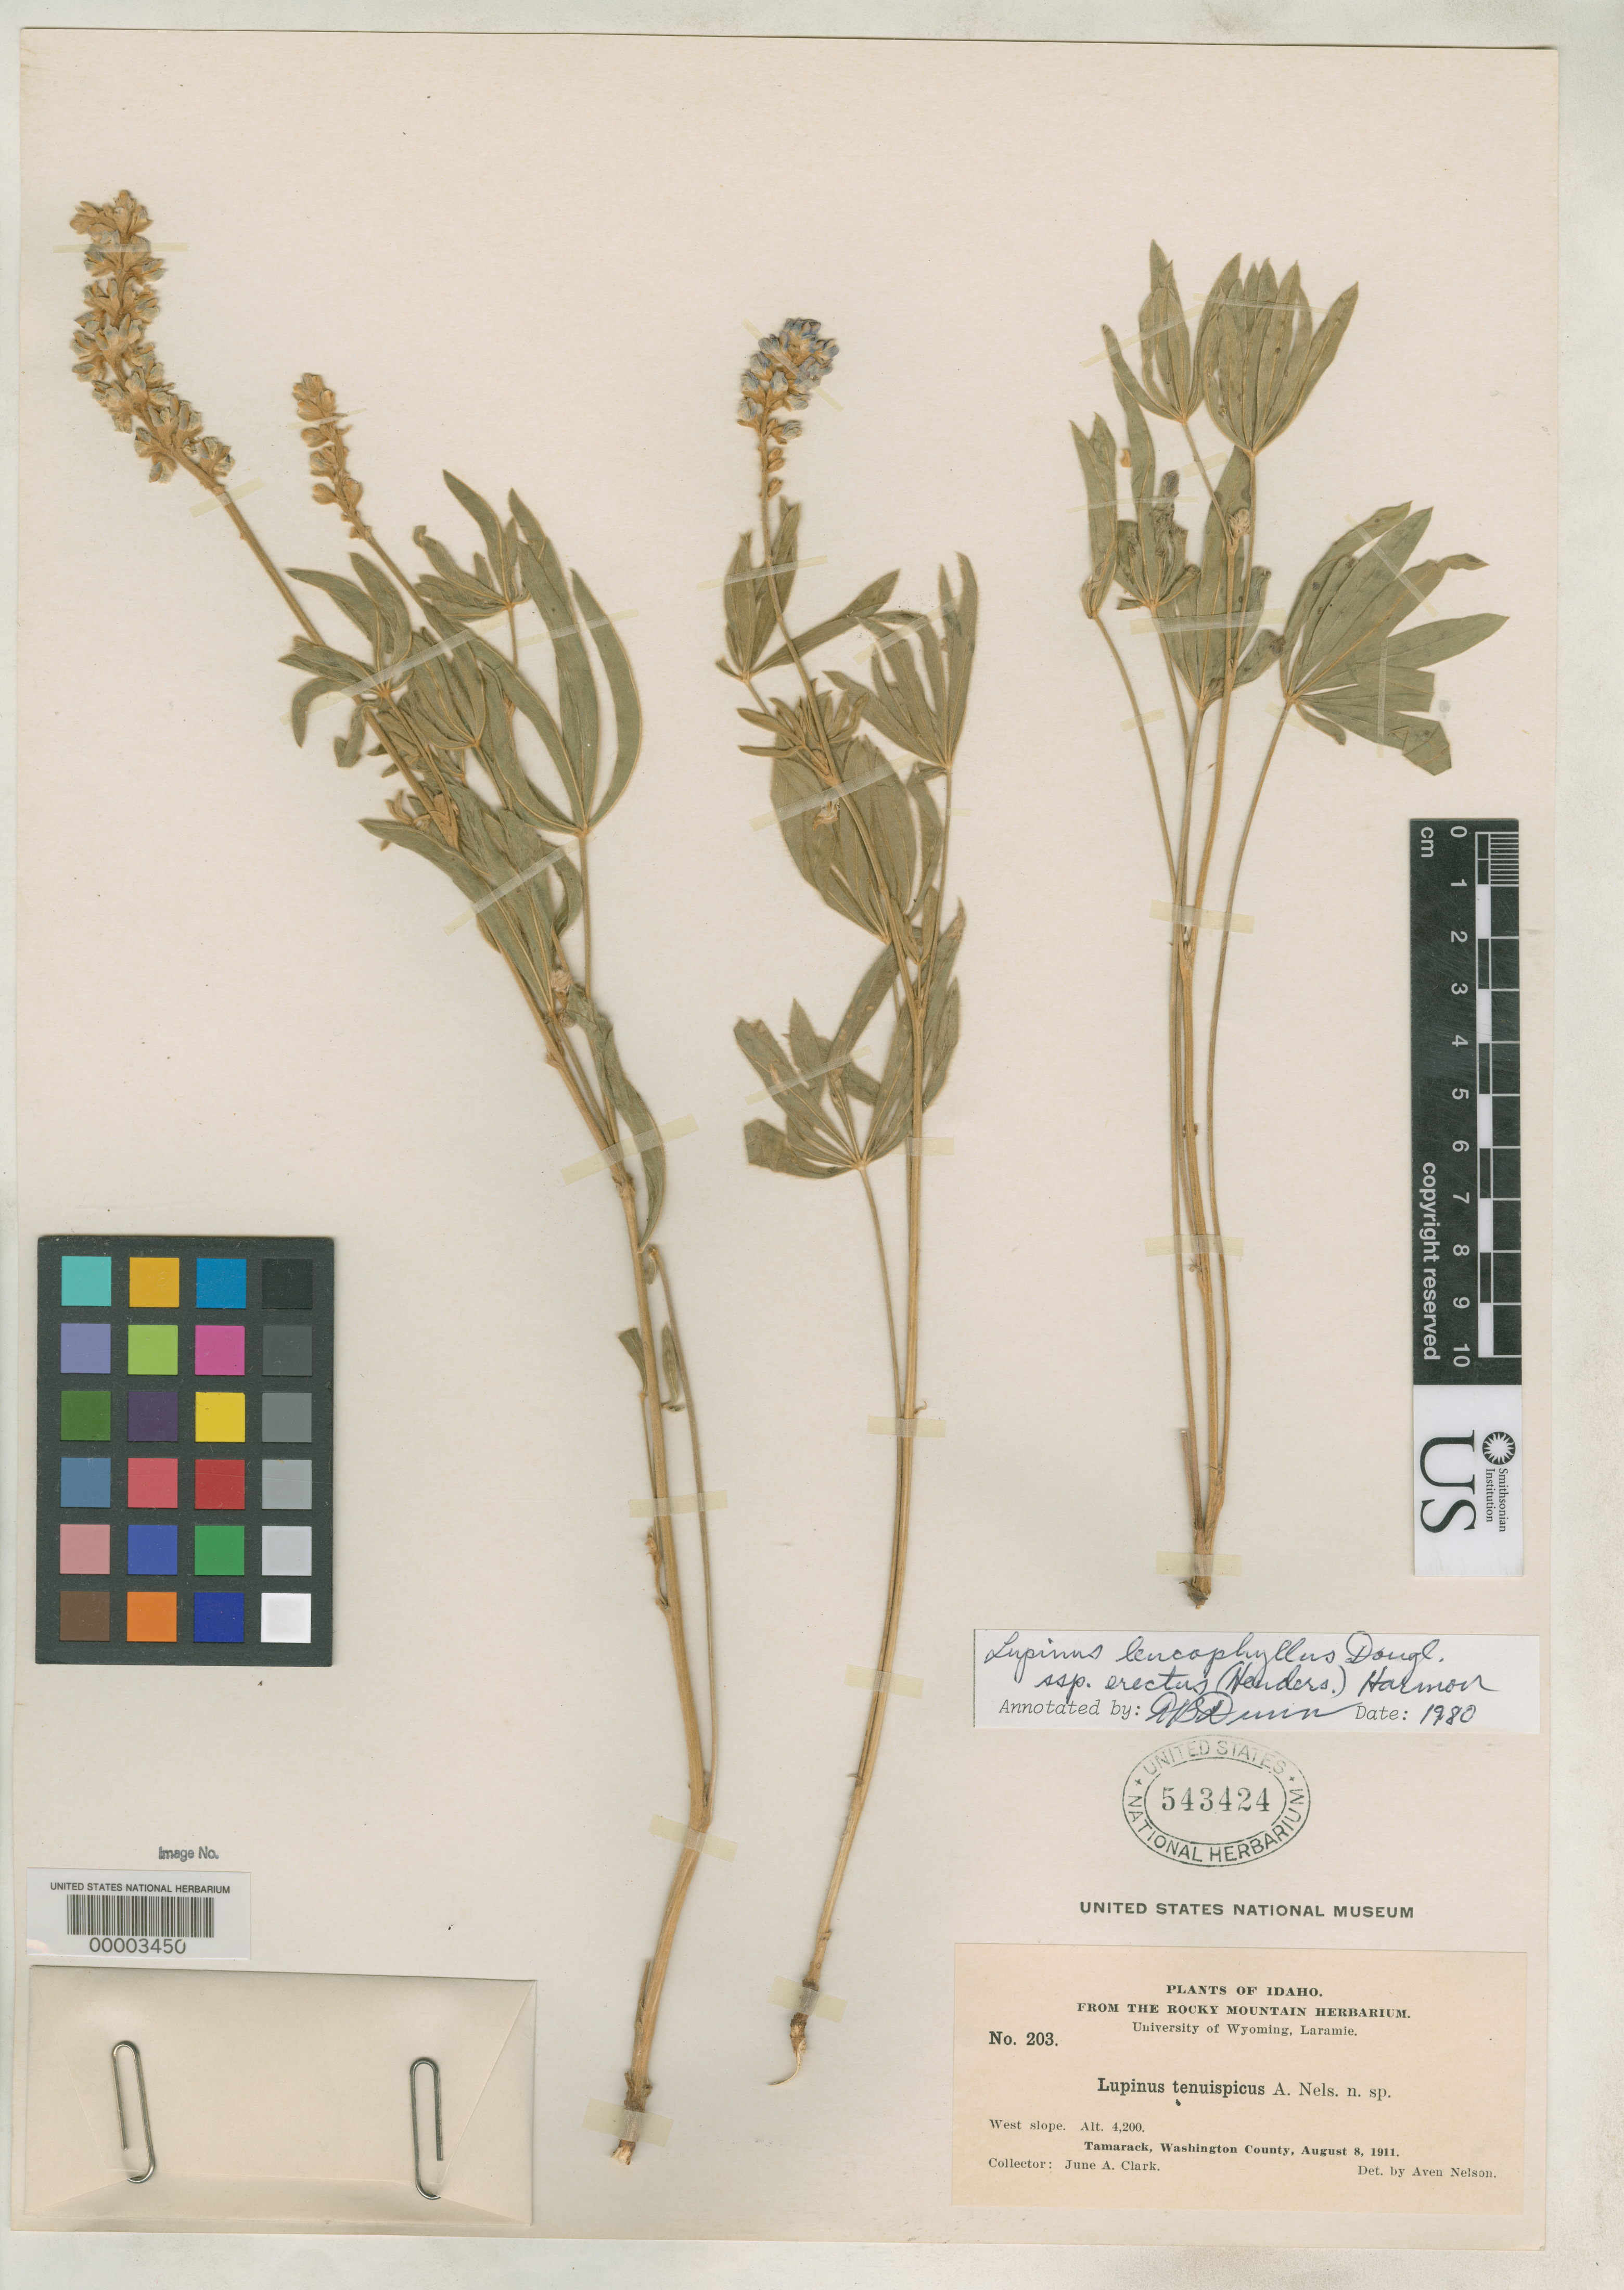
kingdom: Plantae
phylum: Tracheophyta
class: Magnoliopsida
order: Fabales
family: Fabaceae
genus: Lupinus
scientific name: Lupinus tenuispicus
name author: A. Nelson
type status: Isotype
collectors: J. A. Clark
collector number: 203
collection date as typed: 08 Aug 1911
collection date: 1911-08-08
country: United States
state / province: Idaho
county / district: Washington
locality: Tamarack.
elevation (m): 1280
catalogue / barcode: US 543424